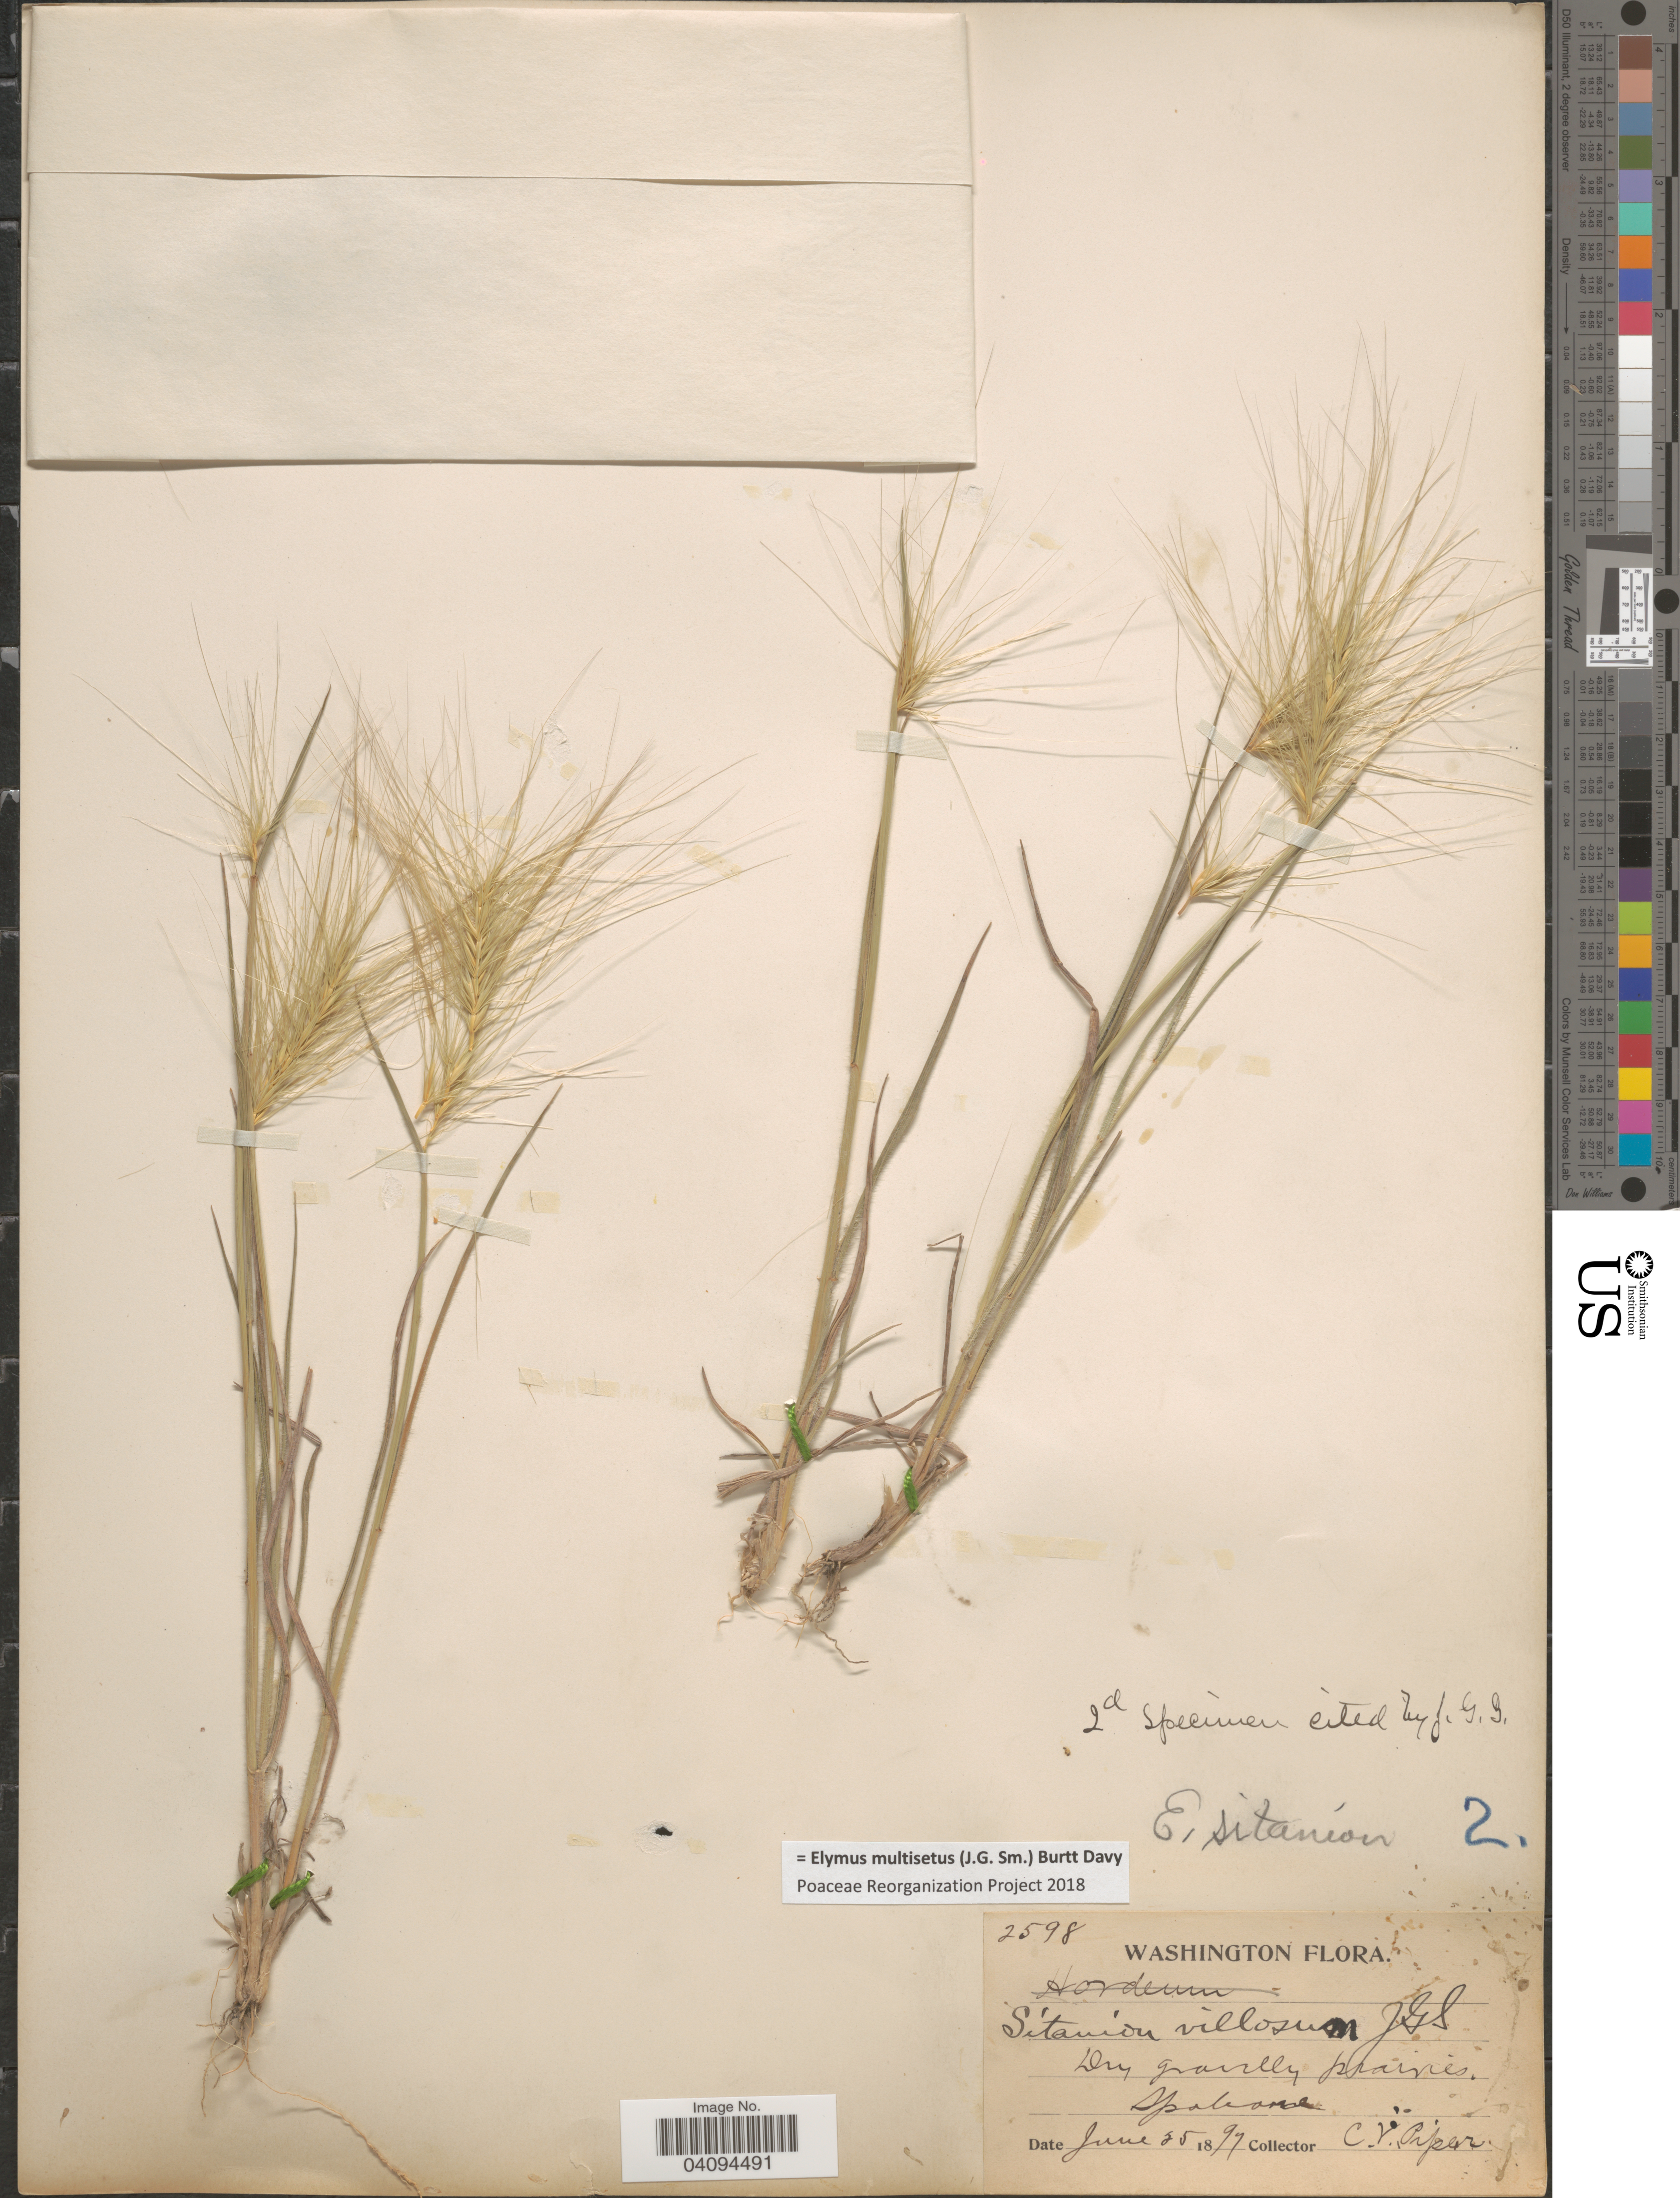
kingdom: Plantae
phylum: Tracheophyta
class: Liliopsida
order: Poales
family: Poaceae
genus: Elymus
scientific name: Elymus multisetus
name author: (J.G. Sm.) Burtt Davy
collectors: C. V. Piper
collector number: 2598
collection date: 1897-06-25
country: United States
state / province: Washington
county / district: Spokane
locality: Dry gravelly prairies. Spokane.